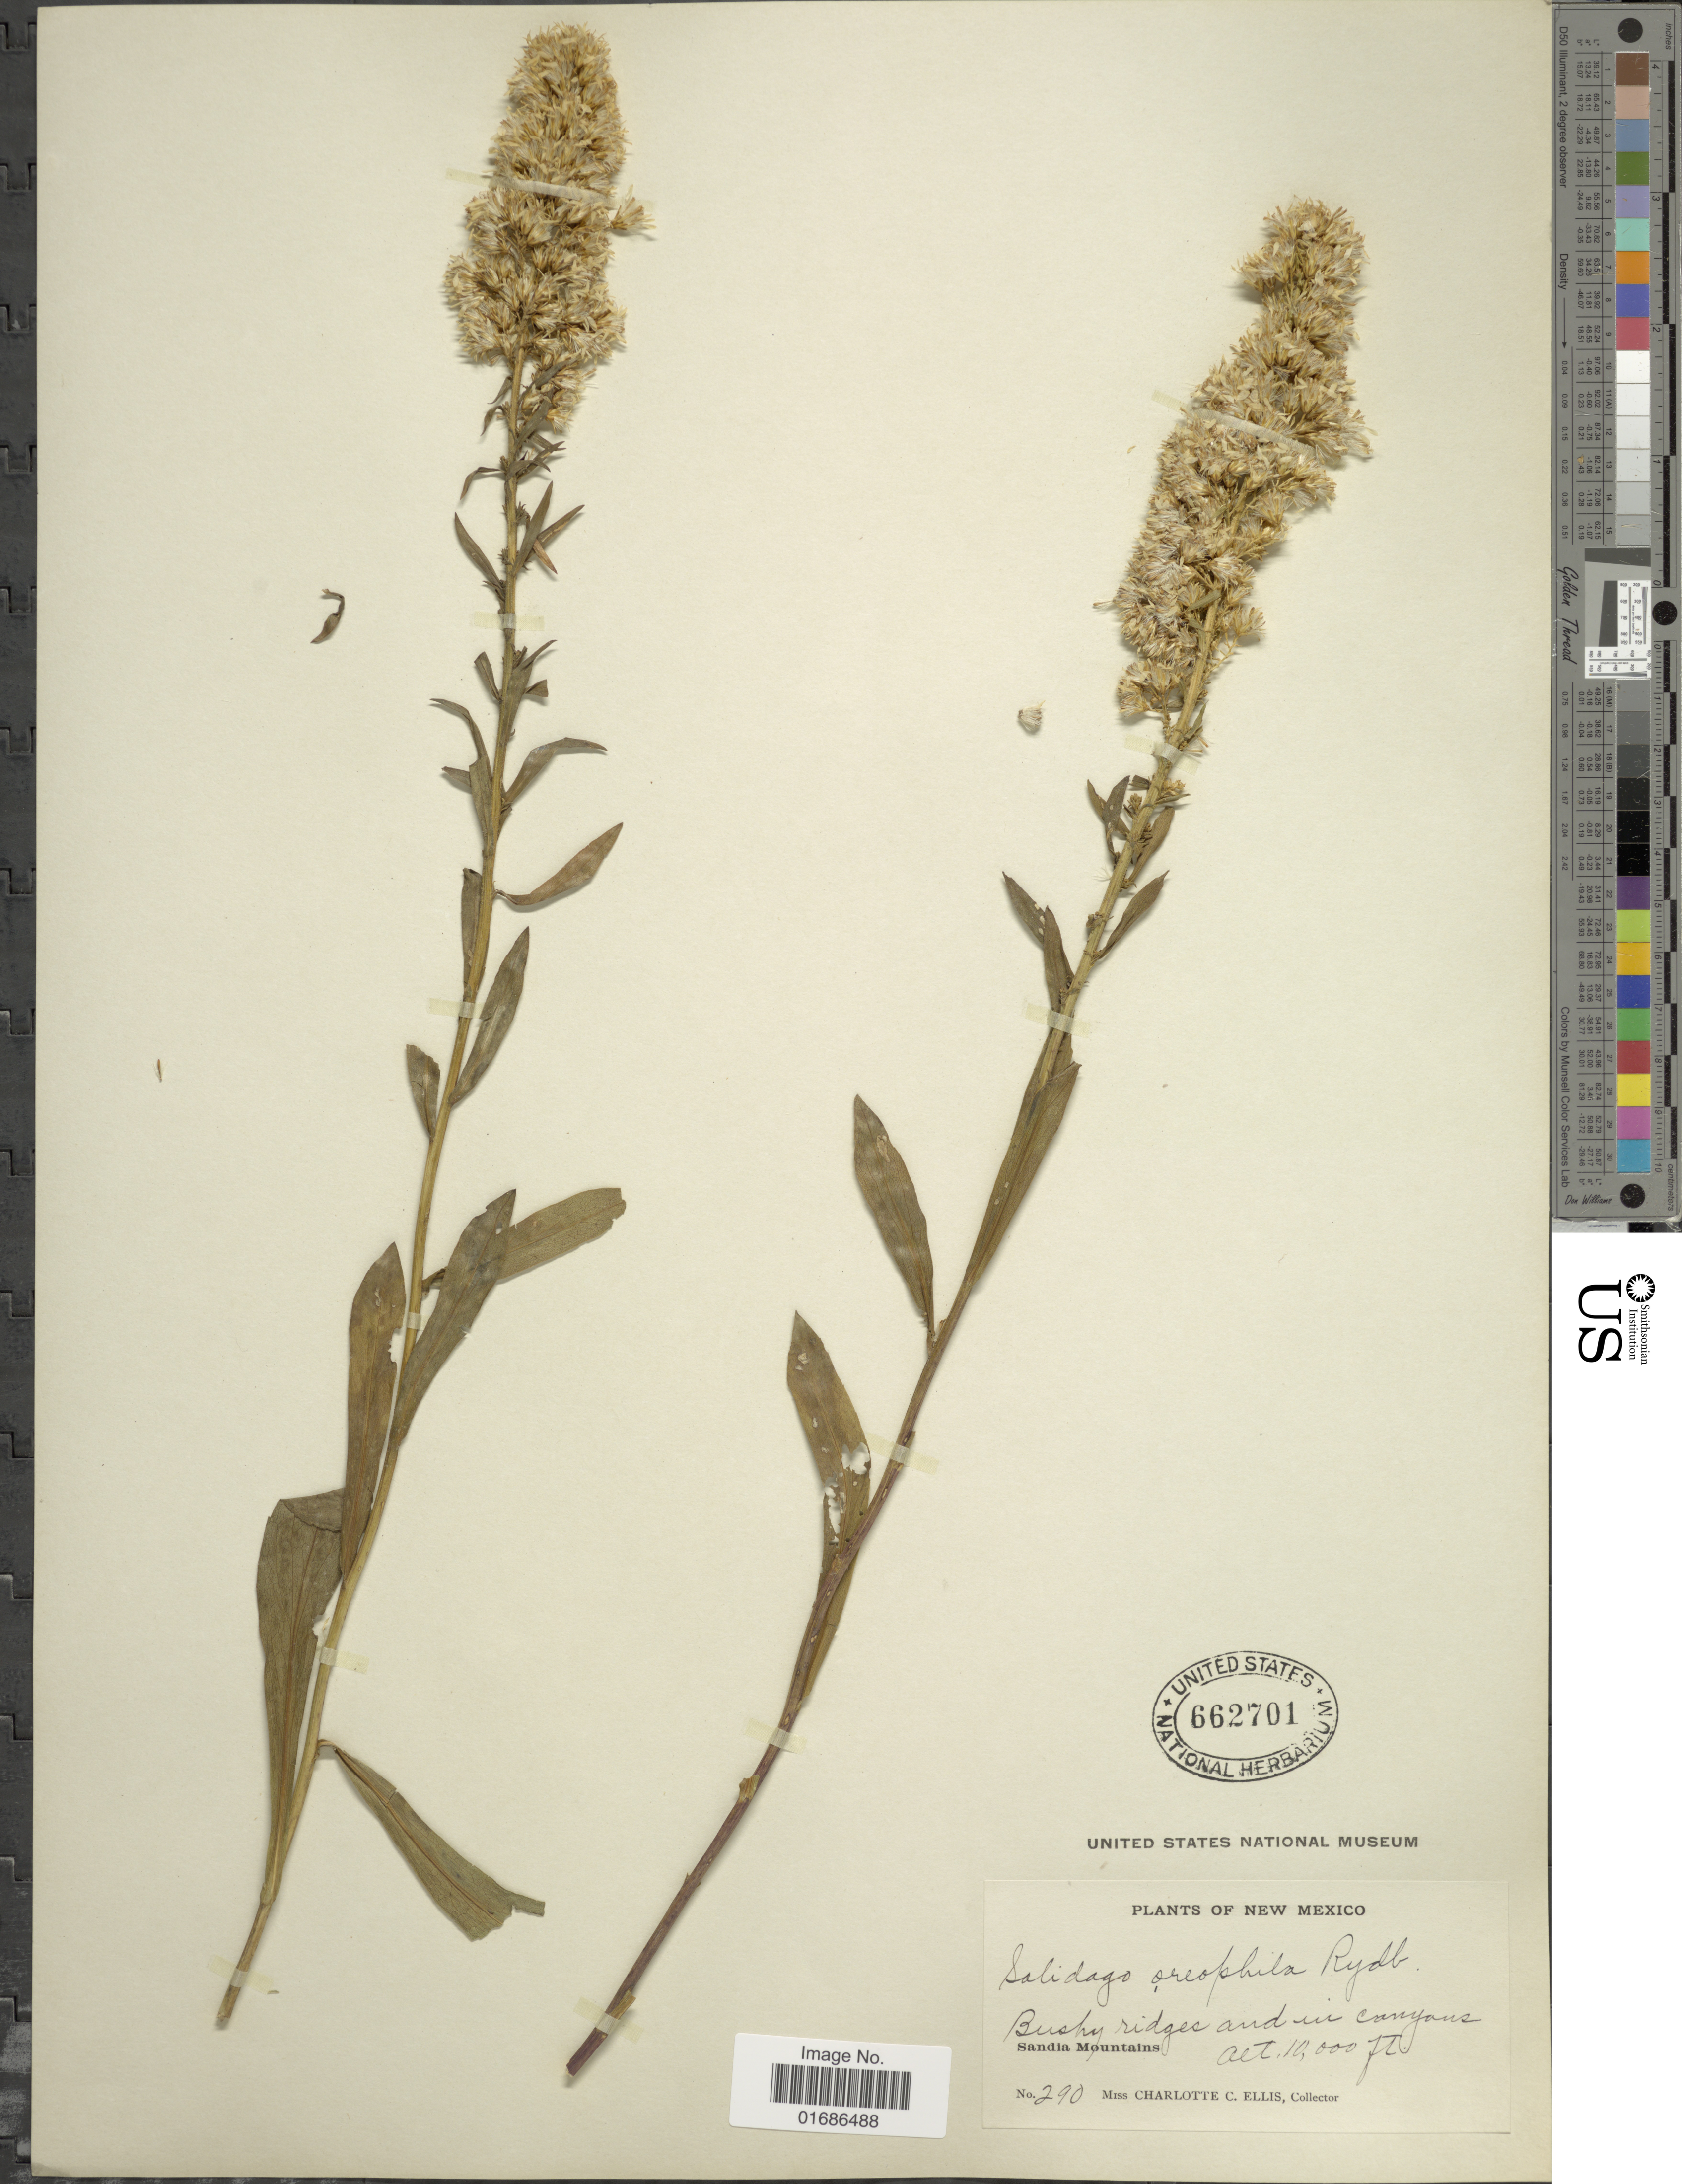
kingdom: Plantae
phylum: Tracheophyta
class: Magnoliopsida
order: Asterales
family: Asteraceae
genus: Solidago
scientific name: Solidago decumbens var. oreophila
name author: (Rydb.) Fernald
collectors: C. C. Ellis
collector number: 290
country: United States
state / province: New Mexico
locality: Sandia Mountains, Bushy ridges and in canyons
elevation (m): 3048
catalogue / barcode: US 662701